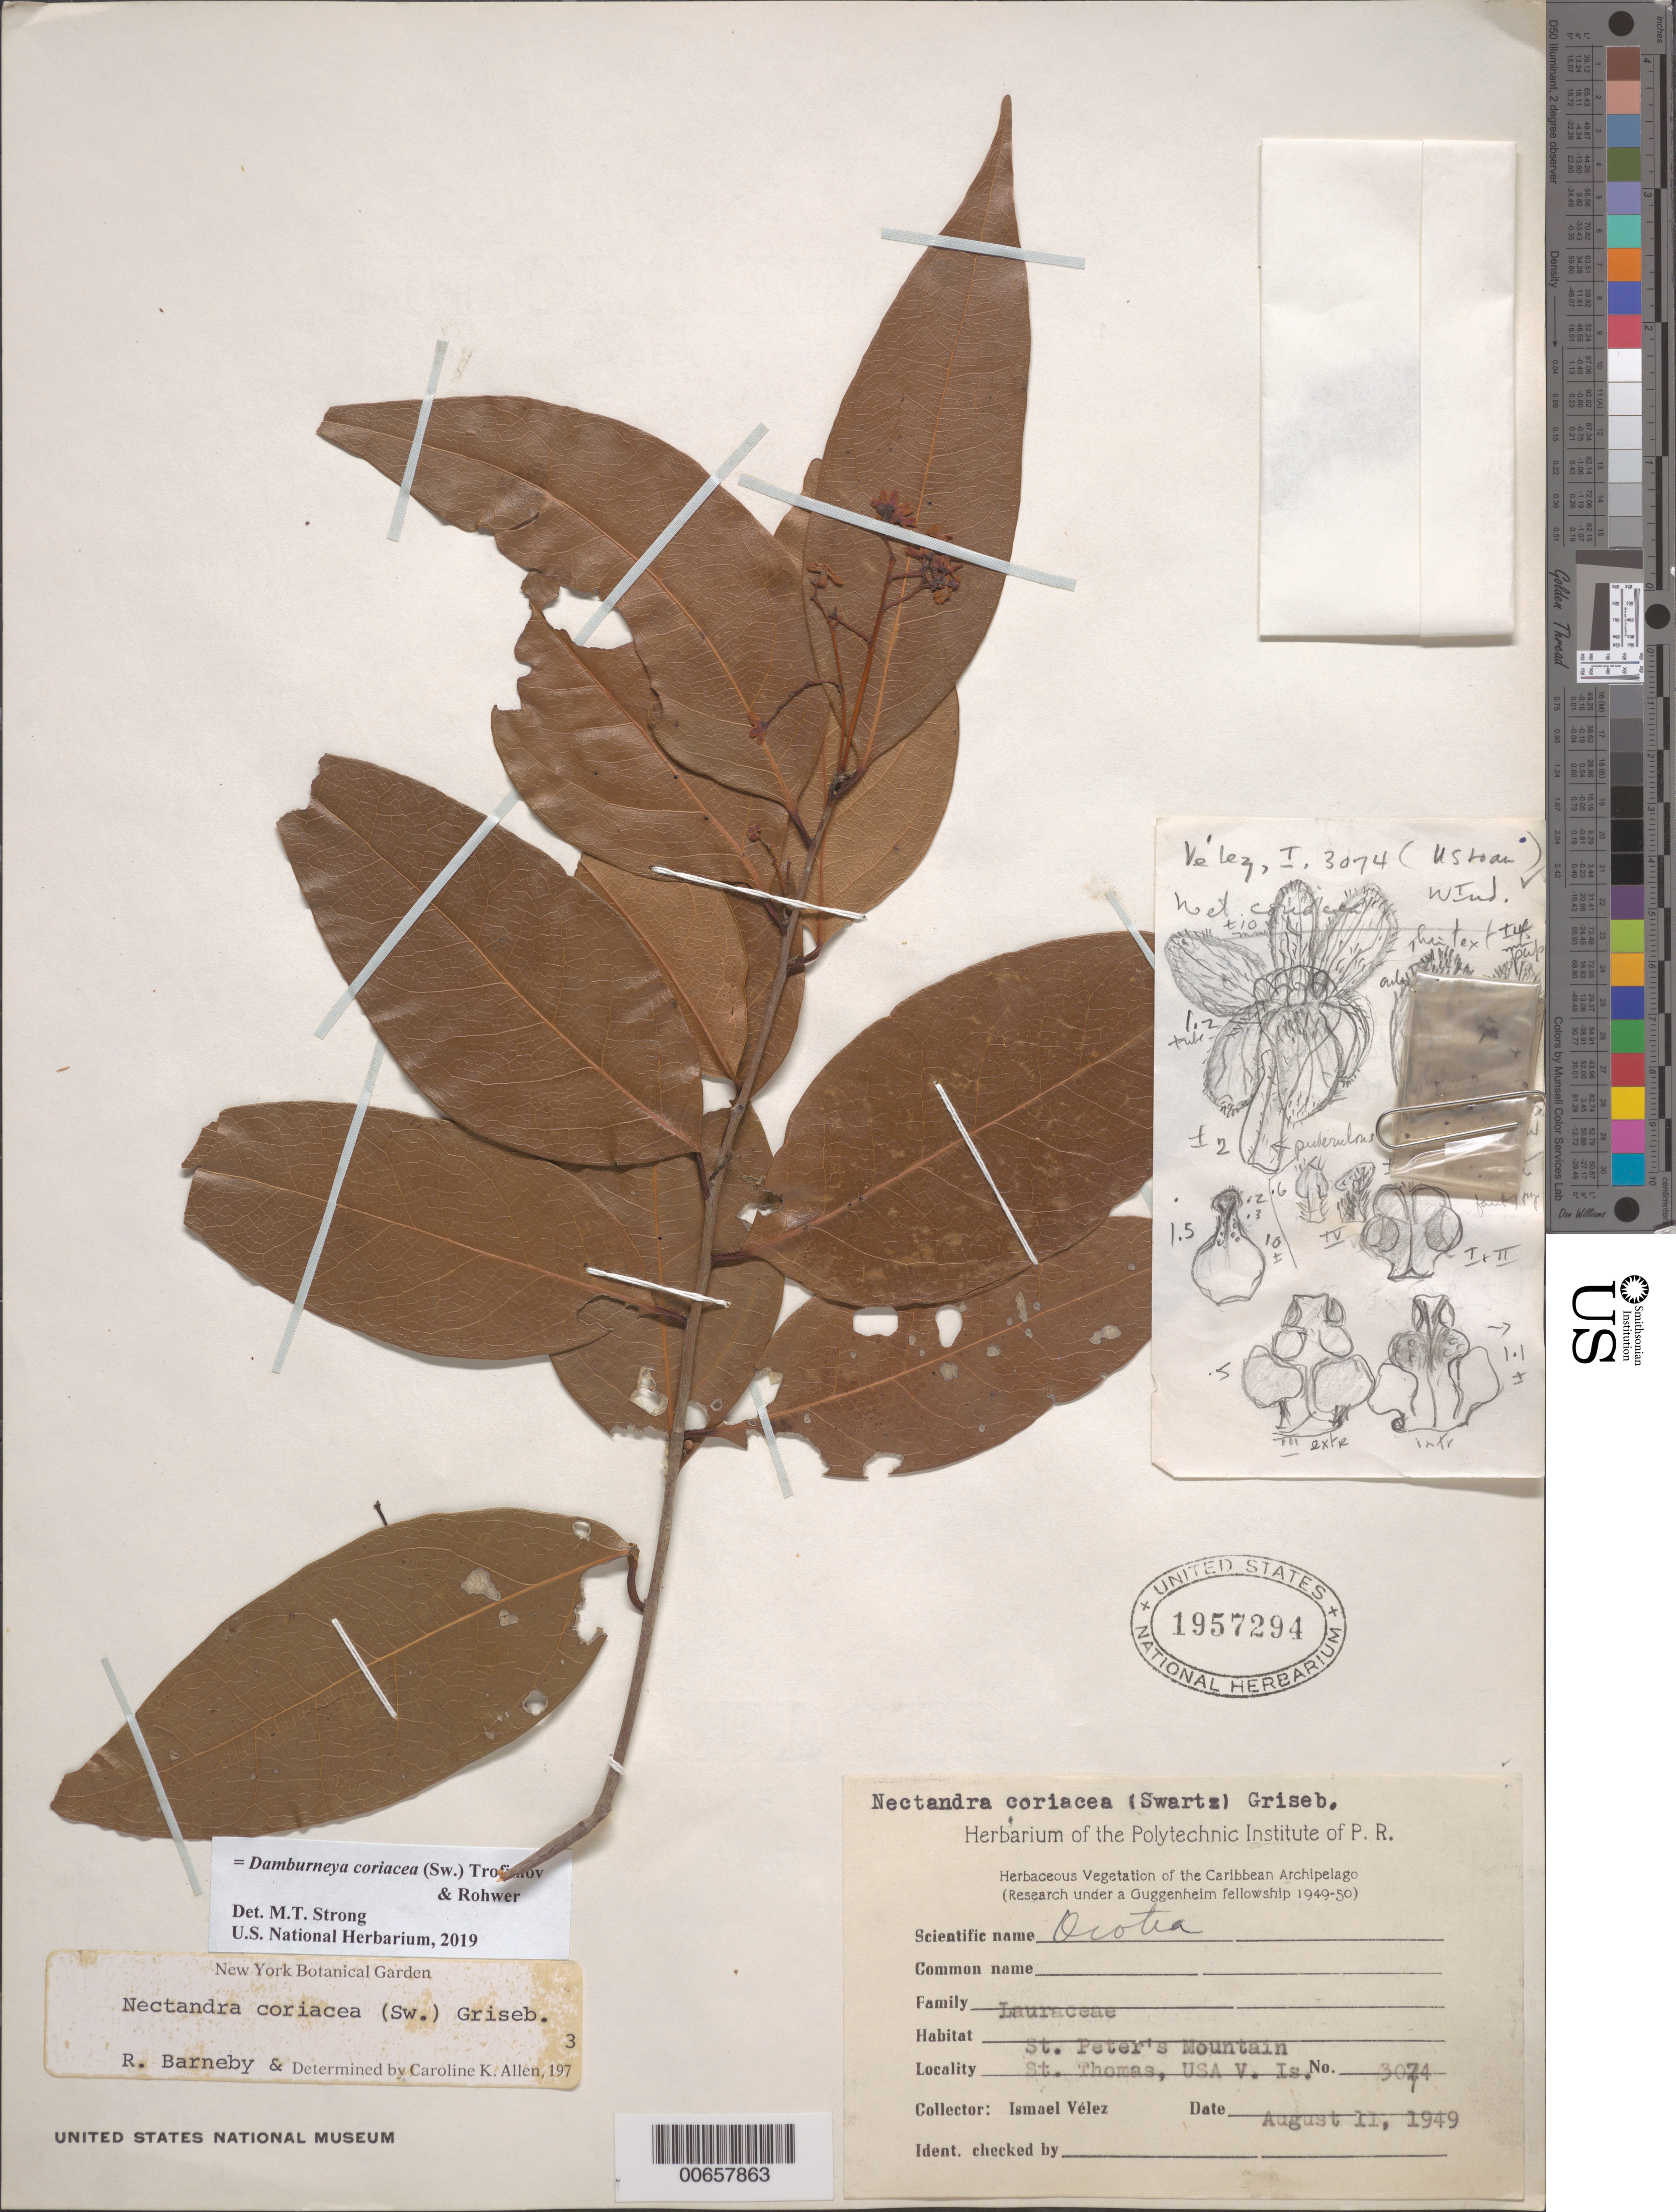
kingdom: Plantae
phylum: Tracheophyta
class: Magnoliopsida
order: Laurales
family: Lauraceae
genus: Damburneya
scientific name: Damburneya coriacea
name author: (Sw.) Trofimov & Rohwer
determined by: Strong, M. T., (US), Smithsonian Institution - National Museum of Natural History (UNITED STATES)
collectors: I. Vélez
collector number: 3074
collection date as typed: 11 Aug 1949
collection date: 1949-08-11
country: U.S. Virgin Islands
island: St. Thomas Island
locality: St. Peter's Mountain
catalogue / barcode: US 1957294